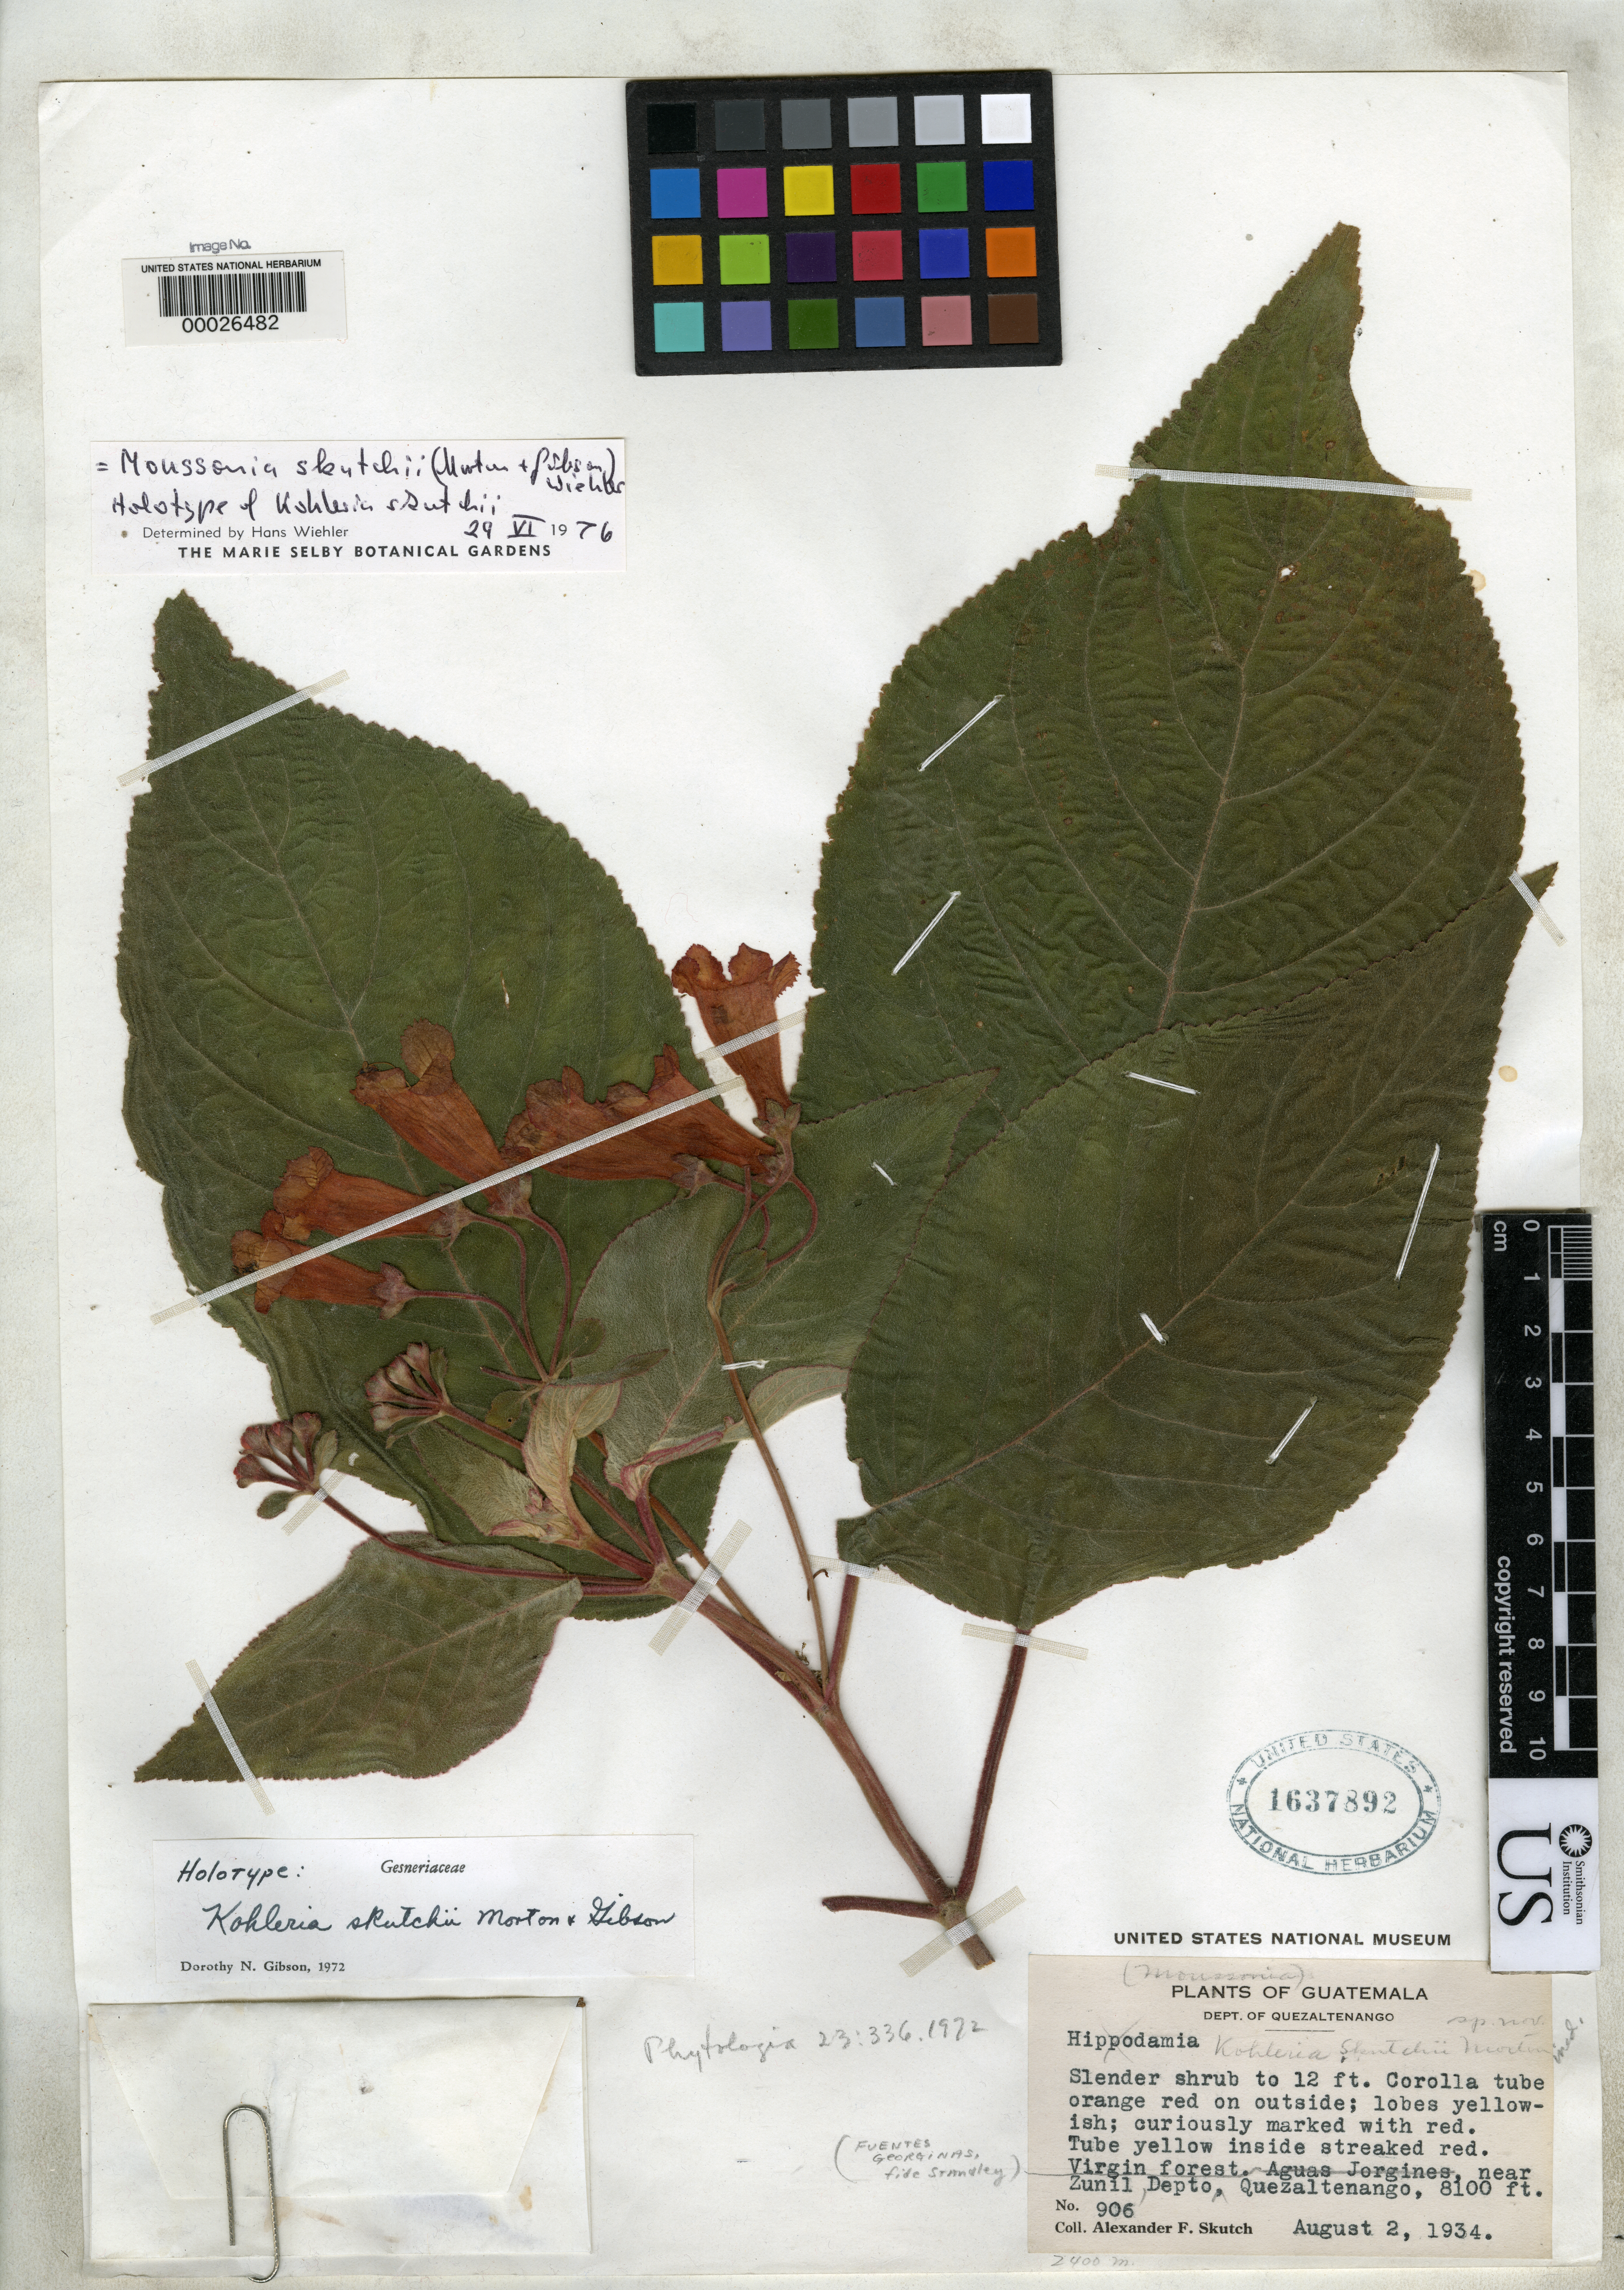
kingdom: Plantae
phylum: Tracheophyta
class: Magnoliopsida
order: Lamiales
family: Gesneriaceae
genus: Kohleria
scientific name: Kohleria skutchii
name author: C.V. Morton & D.N. Gibson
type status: Holotype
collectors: A. F. Skutch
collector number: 906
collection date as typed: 02 Aug 1934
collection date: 1934-08-02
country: Guatemala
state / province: Quetzaltenango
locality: Zunil.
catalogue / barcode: US 1637892